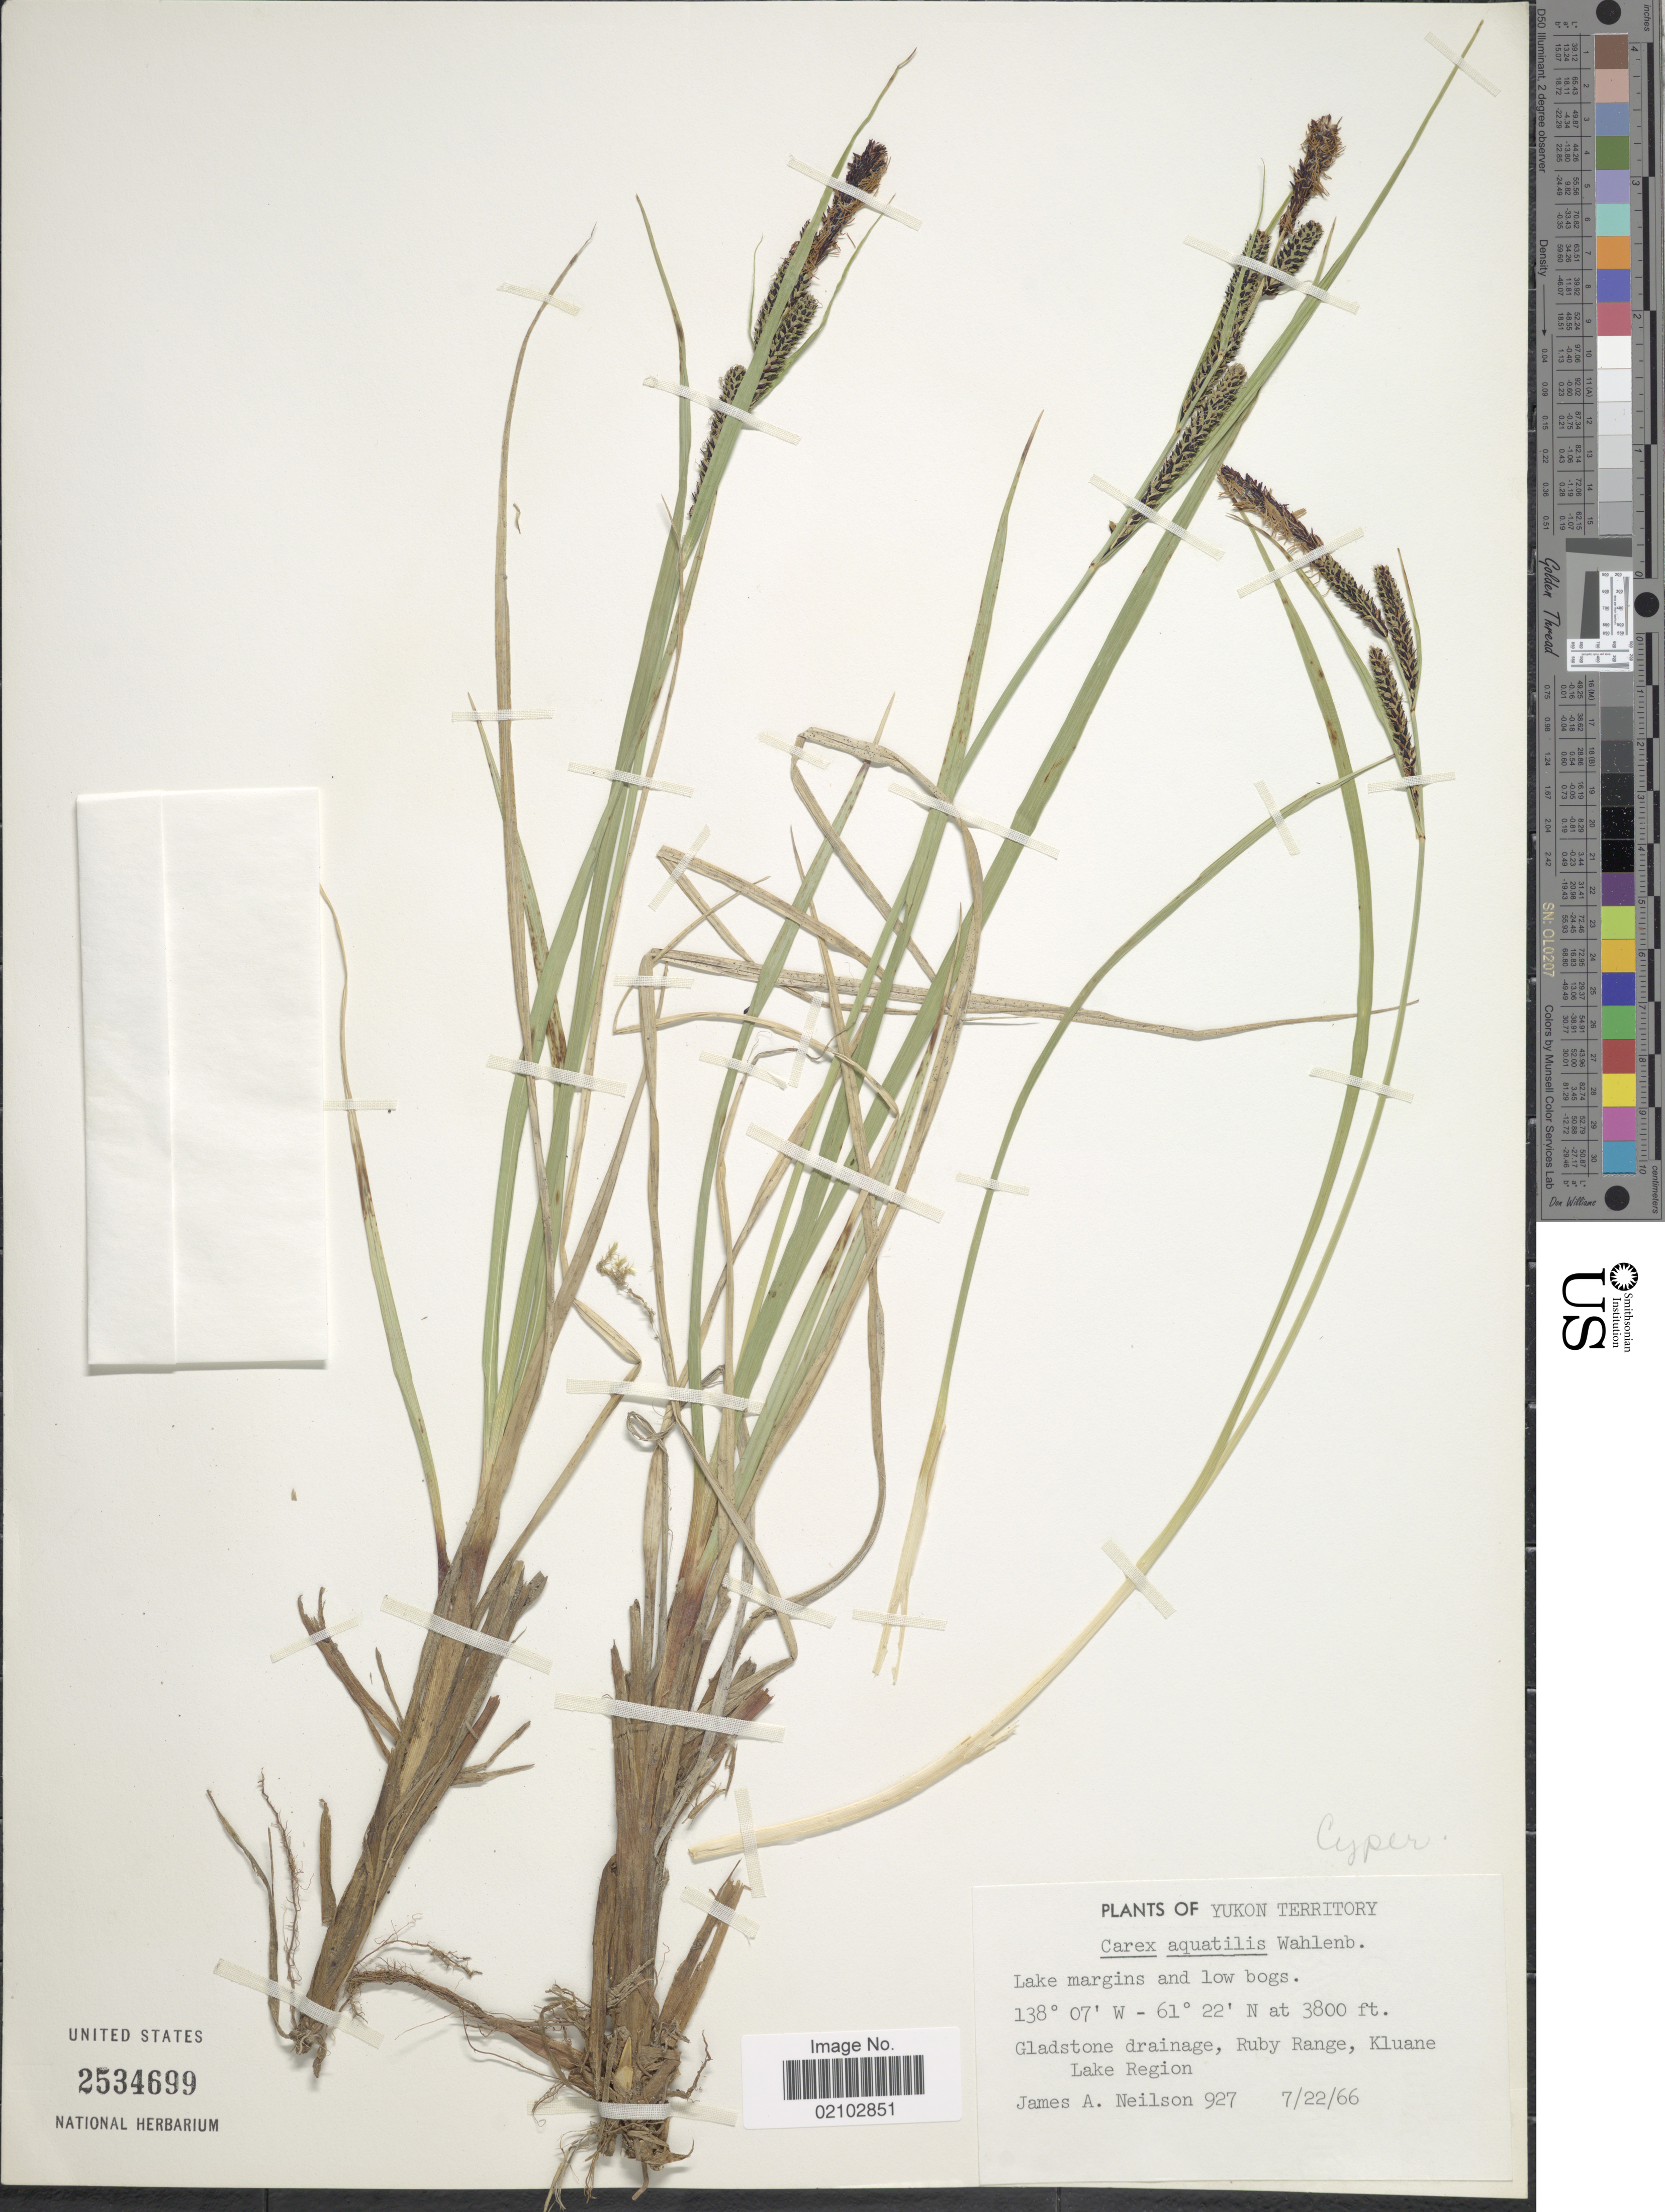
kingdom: Plantae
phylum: Tracheophyta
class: Liliopsida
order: Poales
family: Cyperaceae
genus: Carex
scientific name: Carex aquatilis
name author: Wahlenb.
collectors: J. Neilson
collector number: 927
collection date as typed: Transcribed d/m/y: 22/7/66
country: Canada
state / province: Yukon Territory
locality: Lake margins and low bogs, Gladstone drainage, Ruby Range, Kluane Lake Region.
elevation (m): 1158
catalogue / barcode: US 2534699